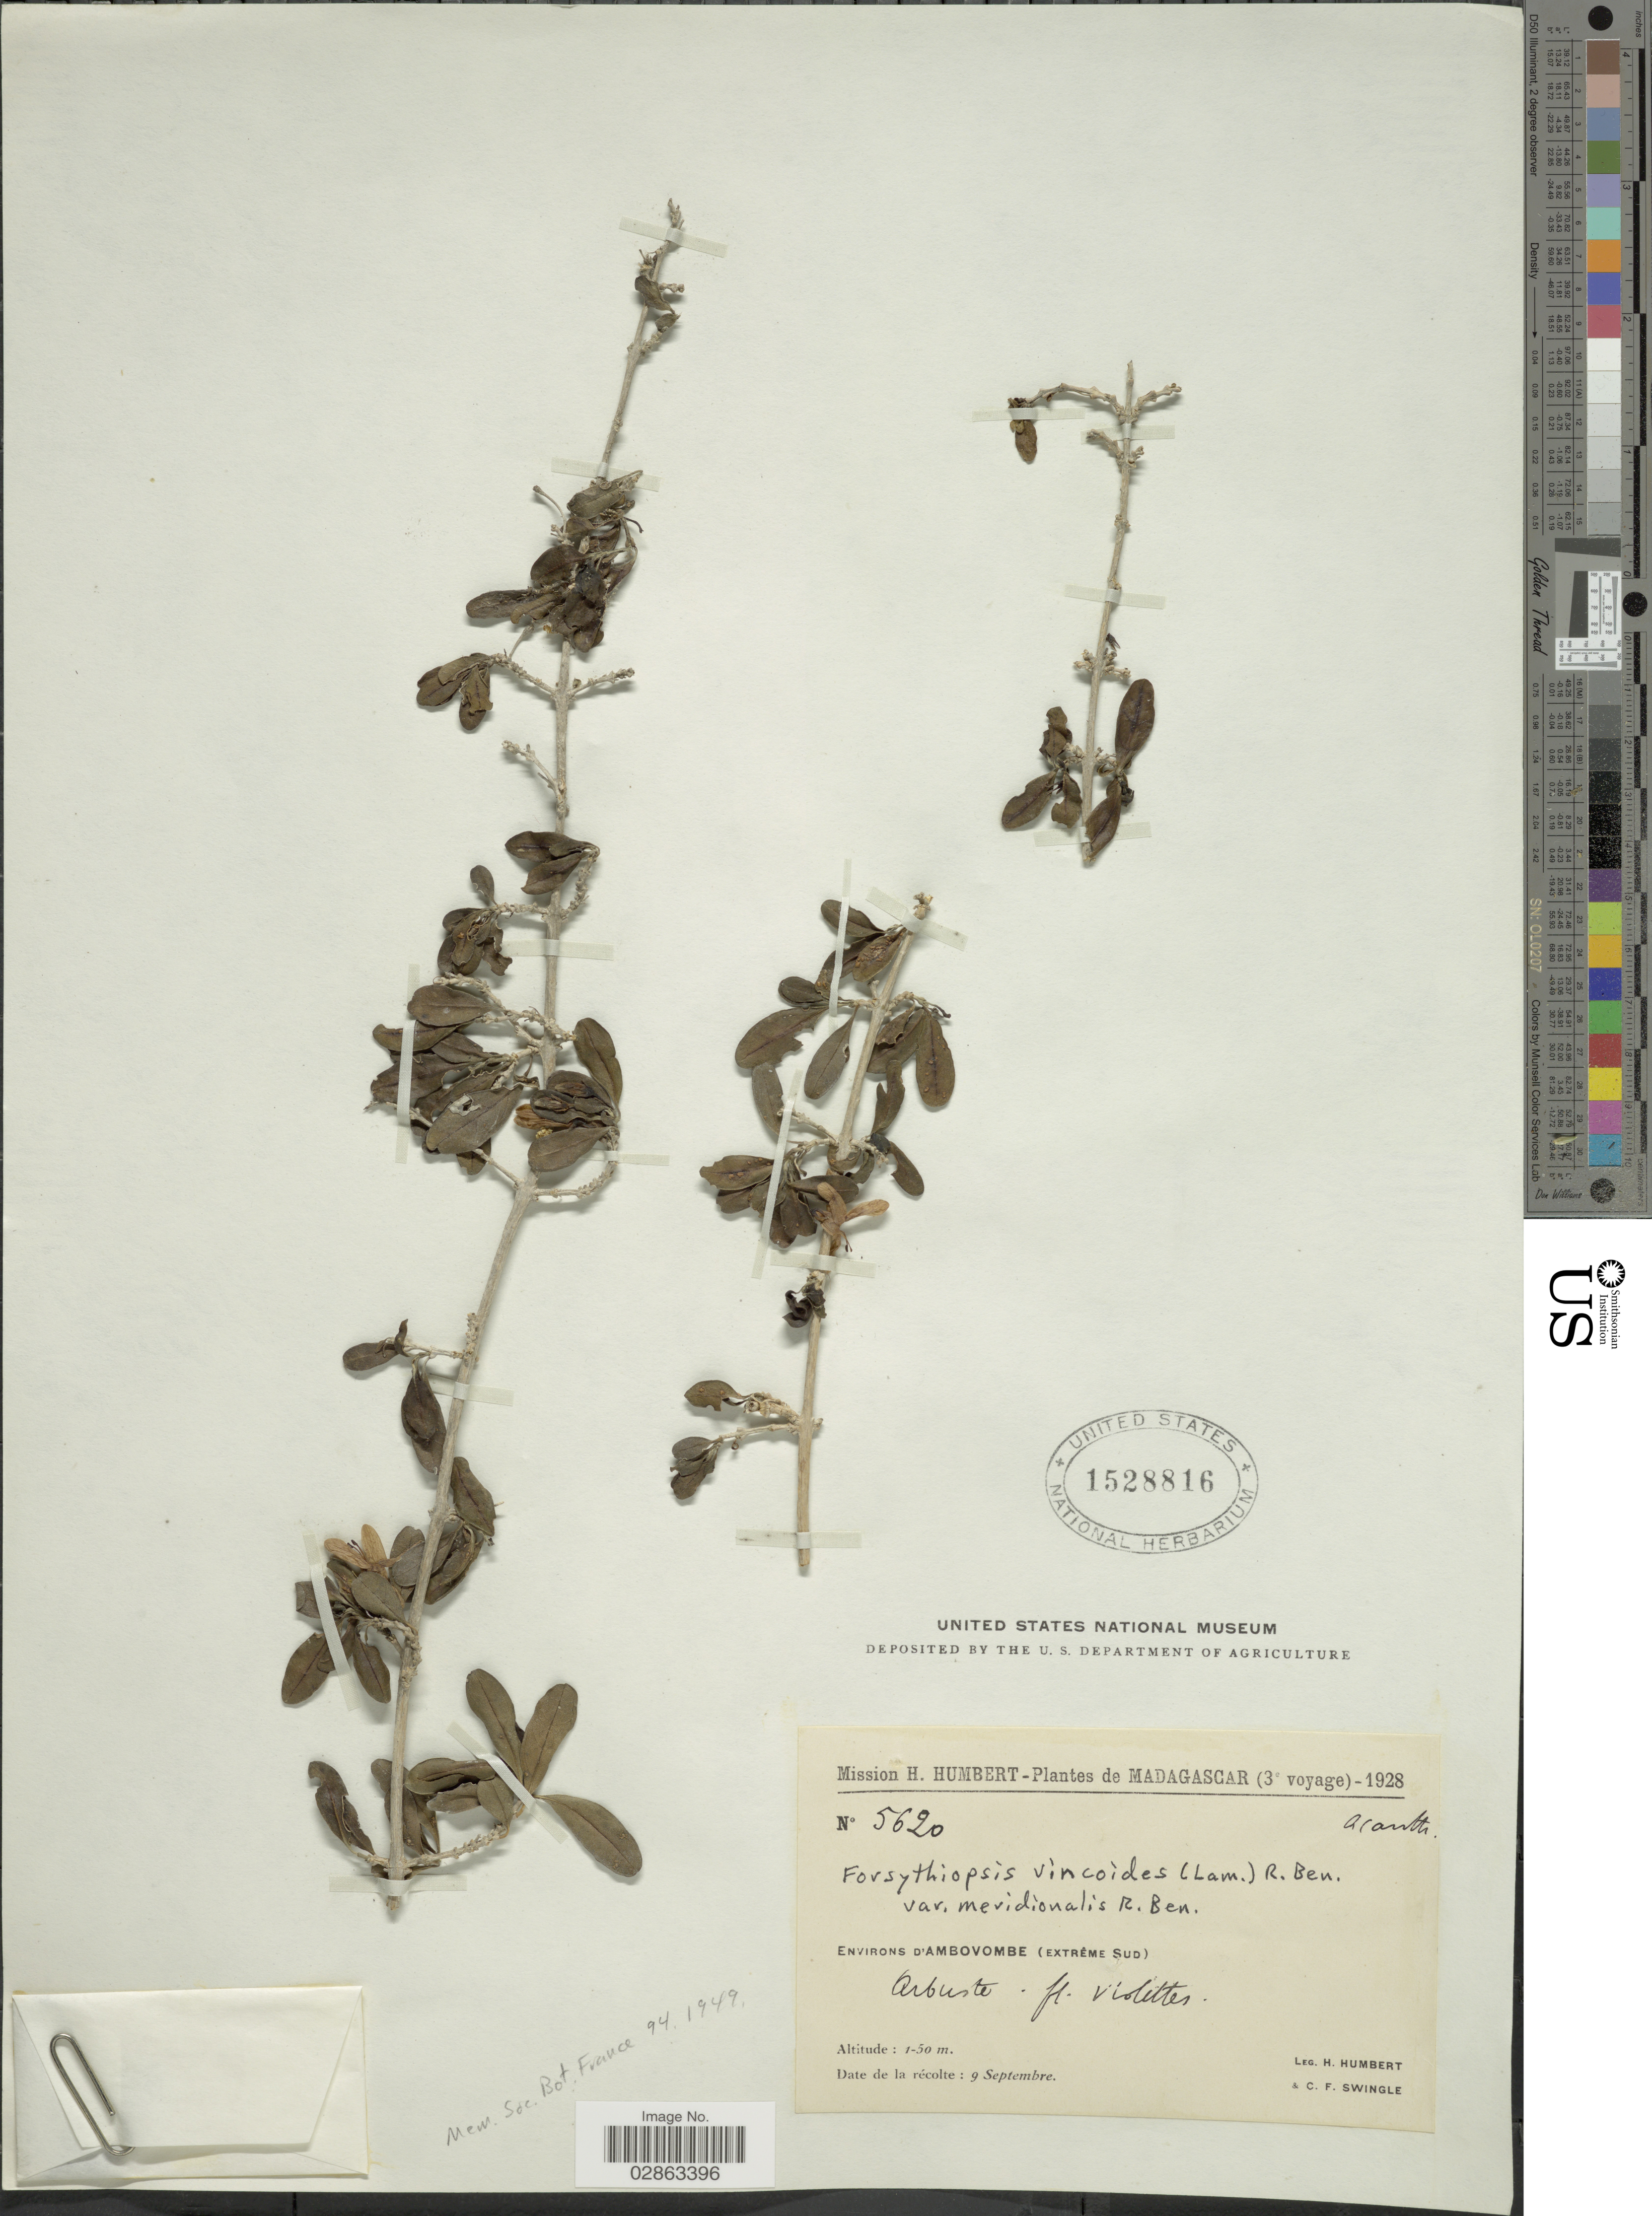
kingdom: Plantae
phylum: Tracheophyta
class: Magnoliopsida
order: Lamiales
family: Acanthaceae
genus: Forsythiopsis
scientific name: Forsythiopsis vincoides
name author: (Lam.) Benoist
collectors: H. Humbert & C. Swingle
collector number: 5620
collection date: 1928-09-09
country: Madagascar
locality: Environs d'Ambovombe (Extrême Sud).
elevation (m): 1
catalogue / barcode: US 1528816